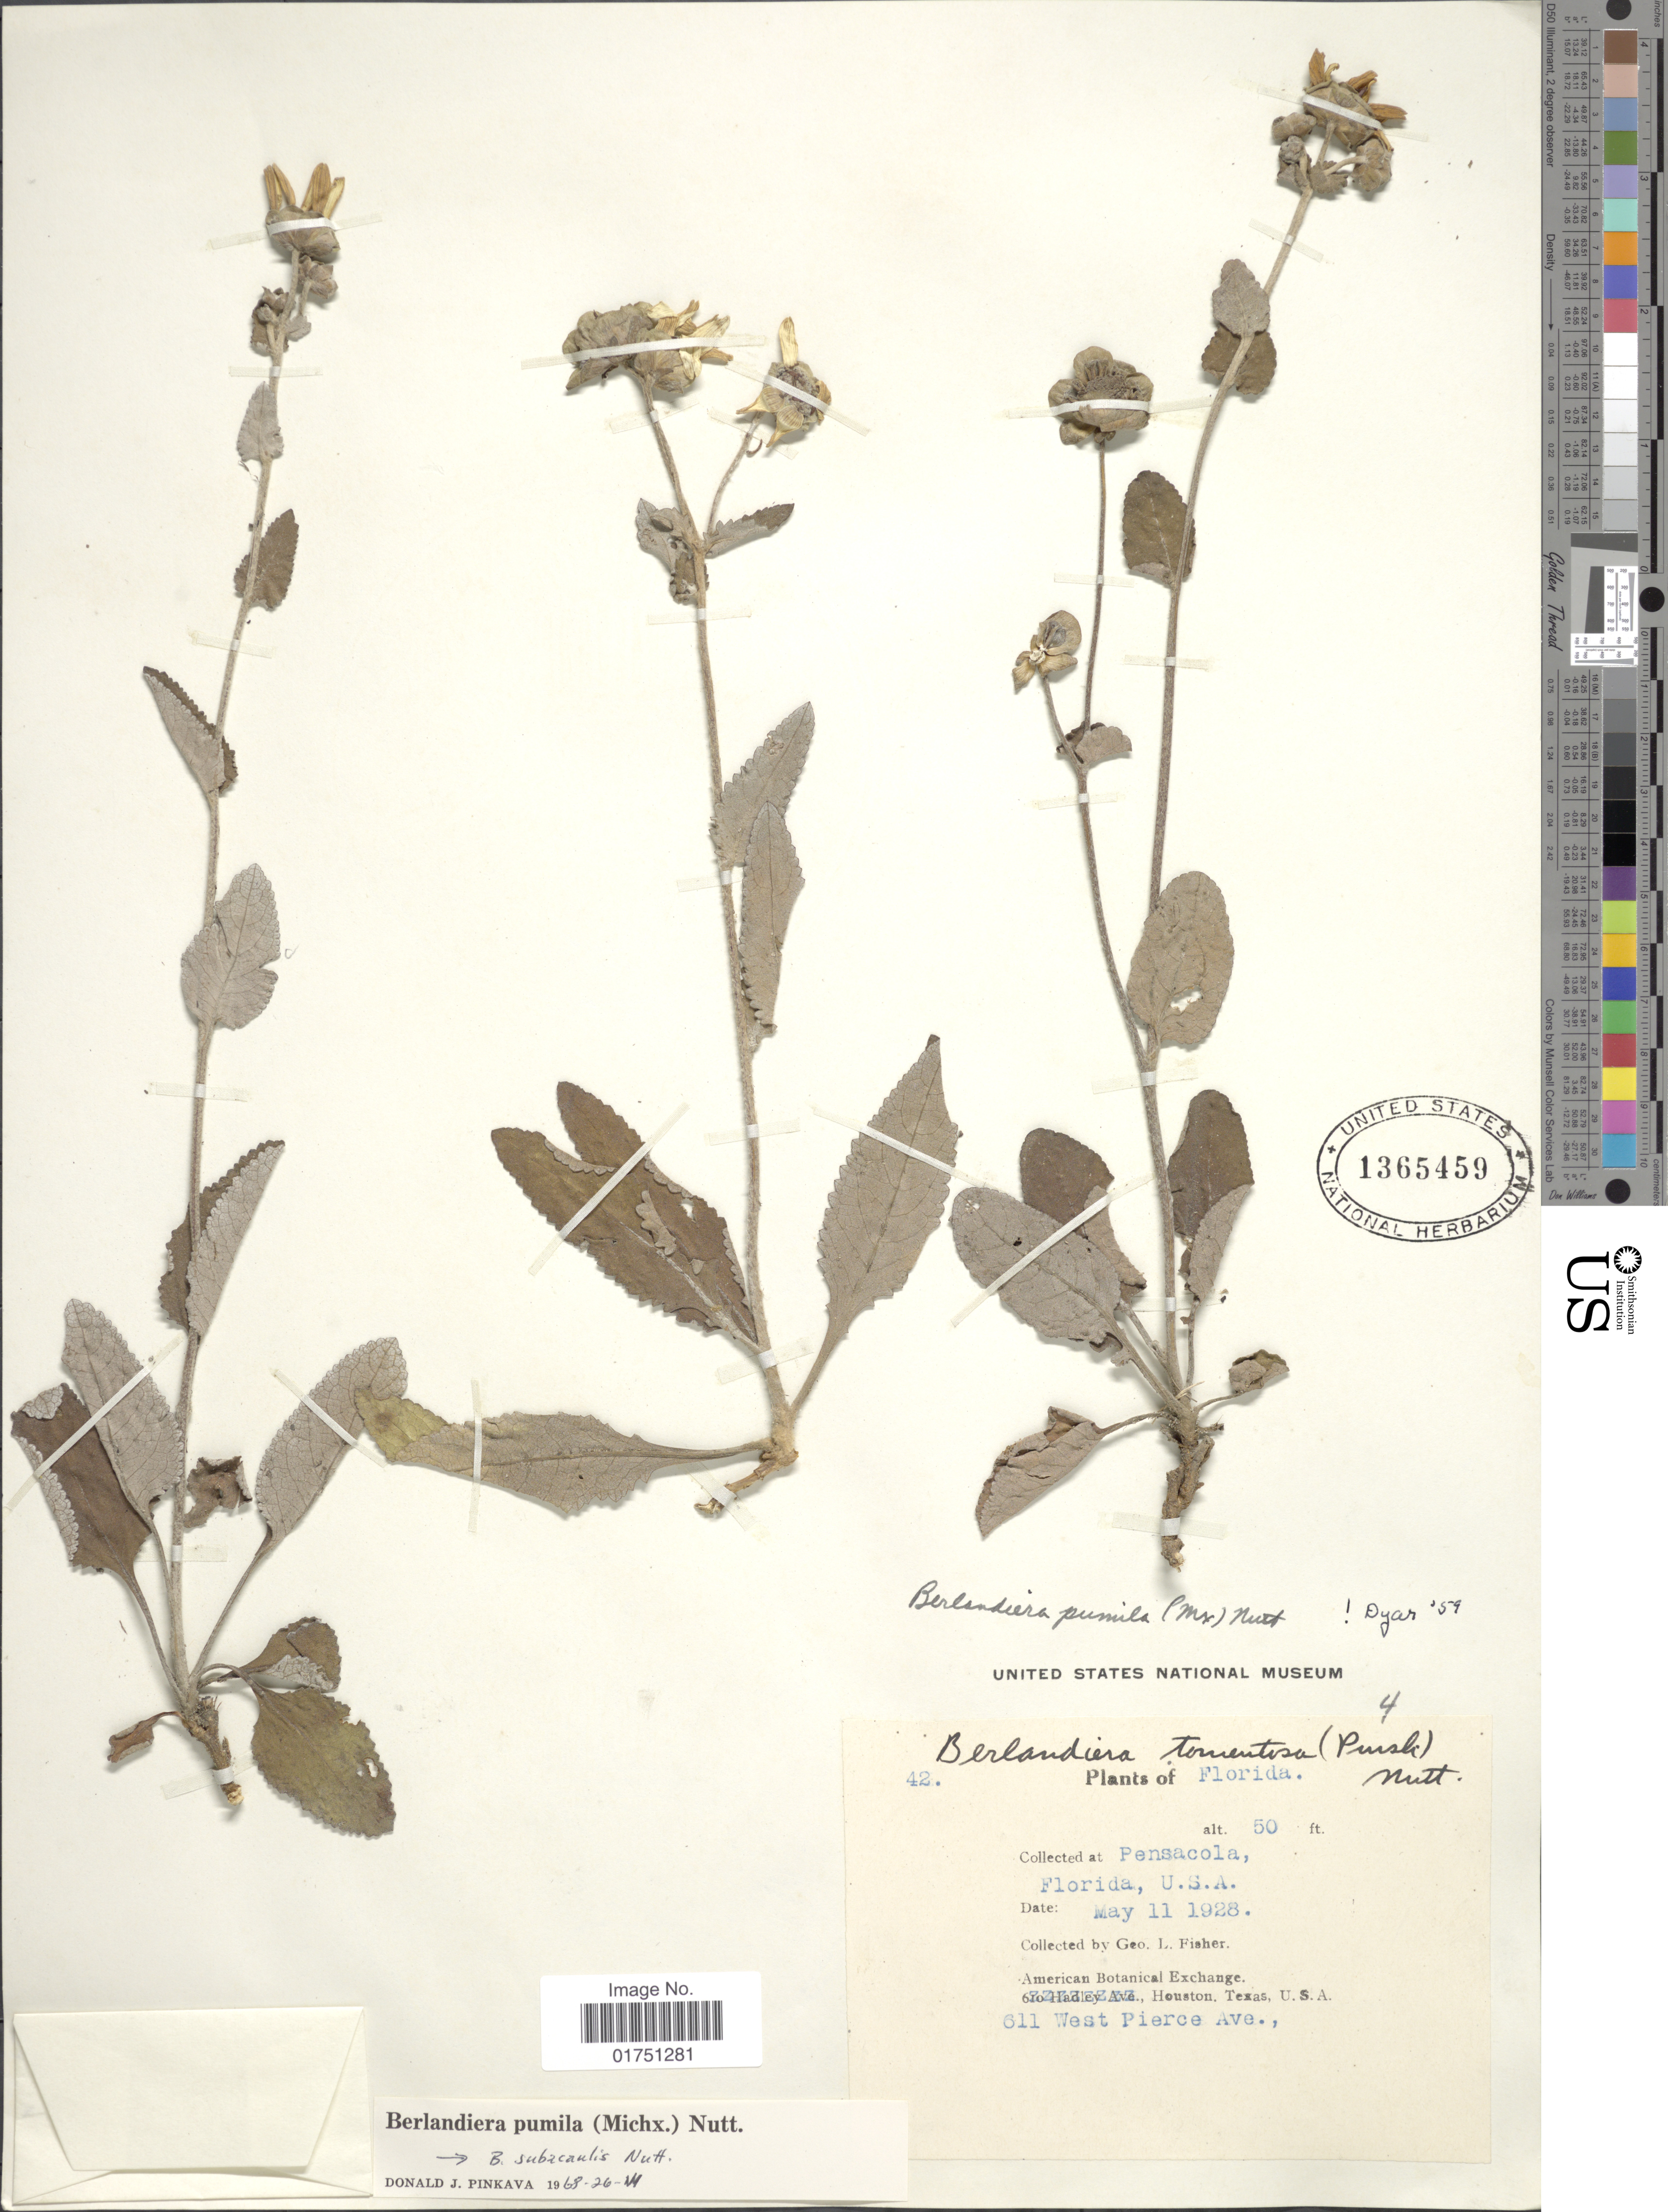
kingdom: Plantae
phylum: Tracheophyta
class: Magnoliopsida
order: Asterales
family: Asteraceae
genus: Berlandiera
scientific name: Berlandiera pumila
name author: (Michx.) Nutt.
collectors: G. L. Fisher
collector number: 42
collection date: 1928-05-11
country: United States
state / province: Florida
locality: Pensacola, Florida, U.S.A.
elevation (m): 15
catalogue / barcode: US 1365459